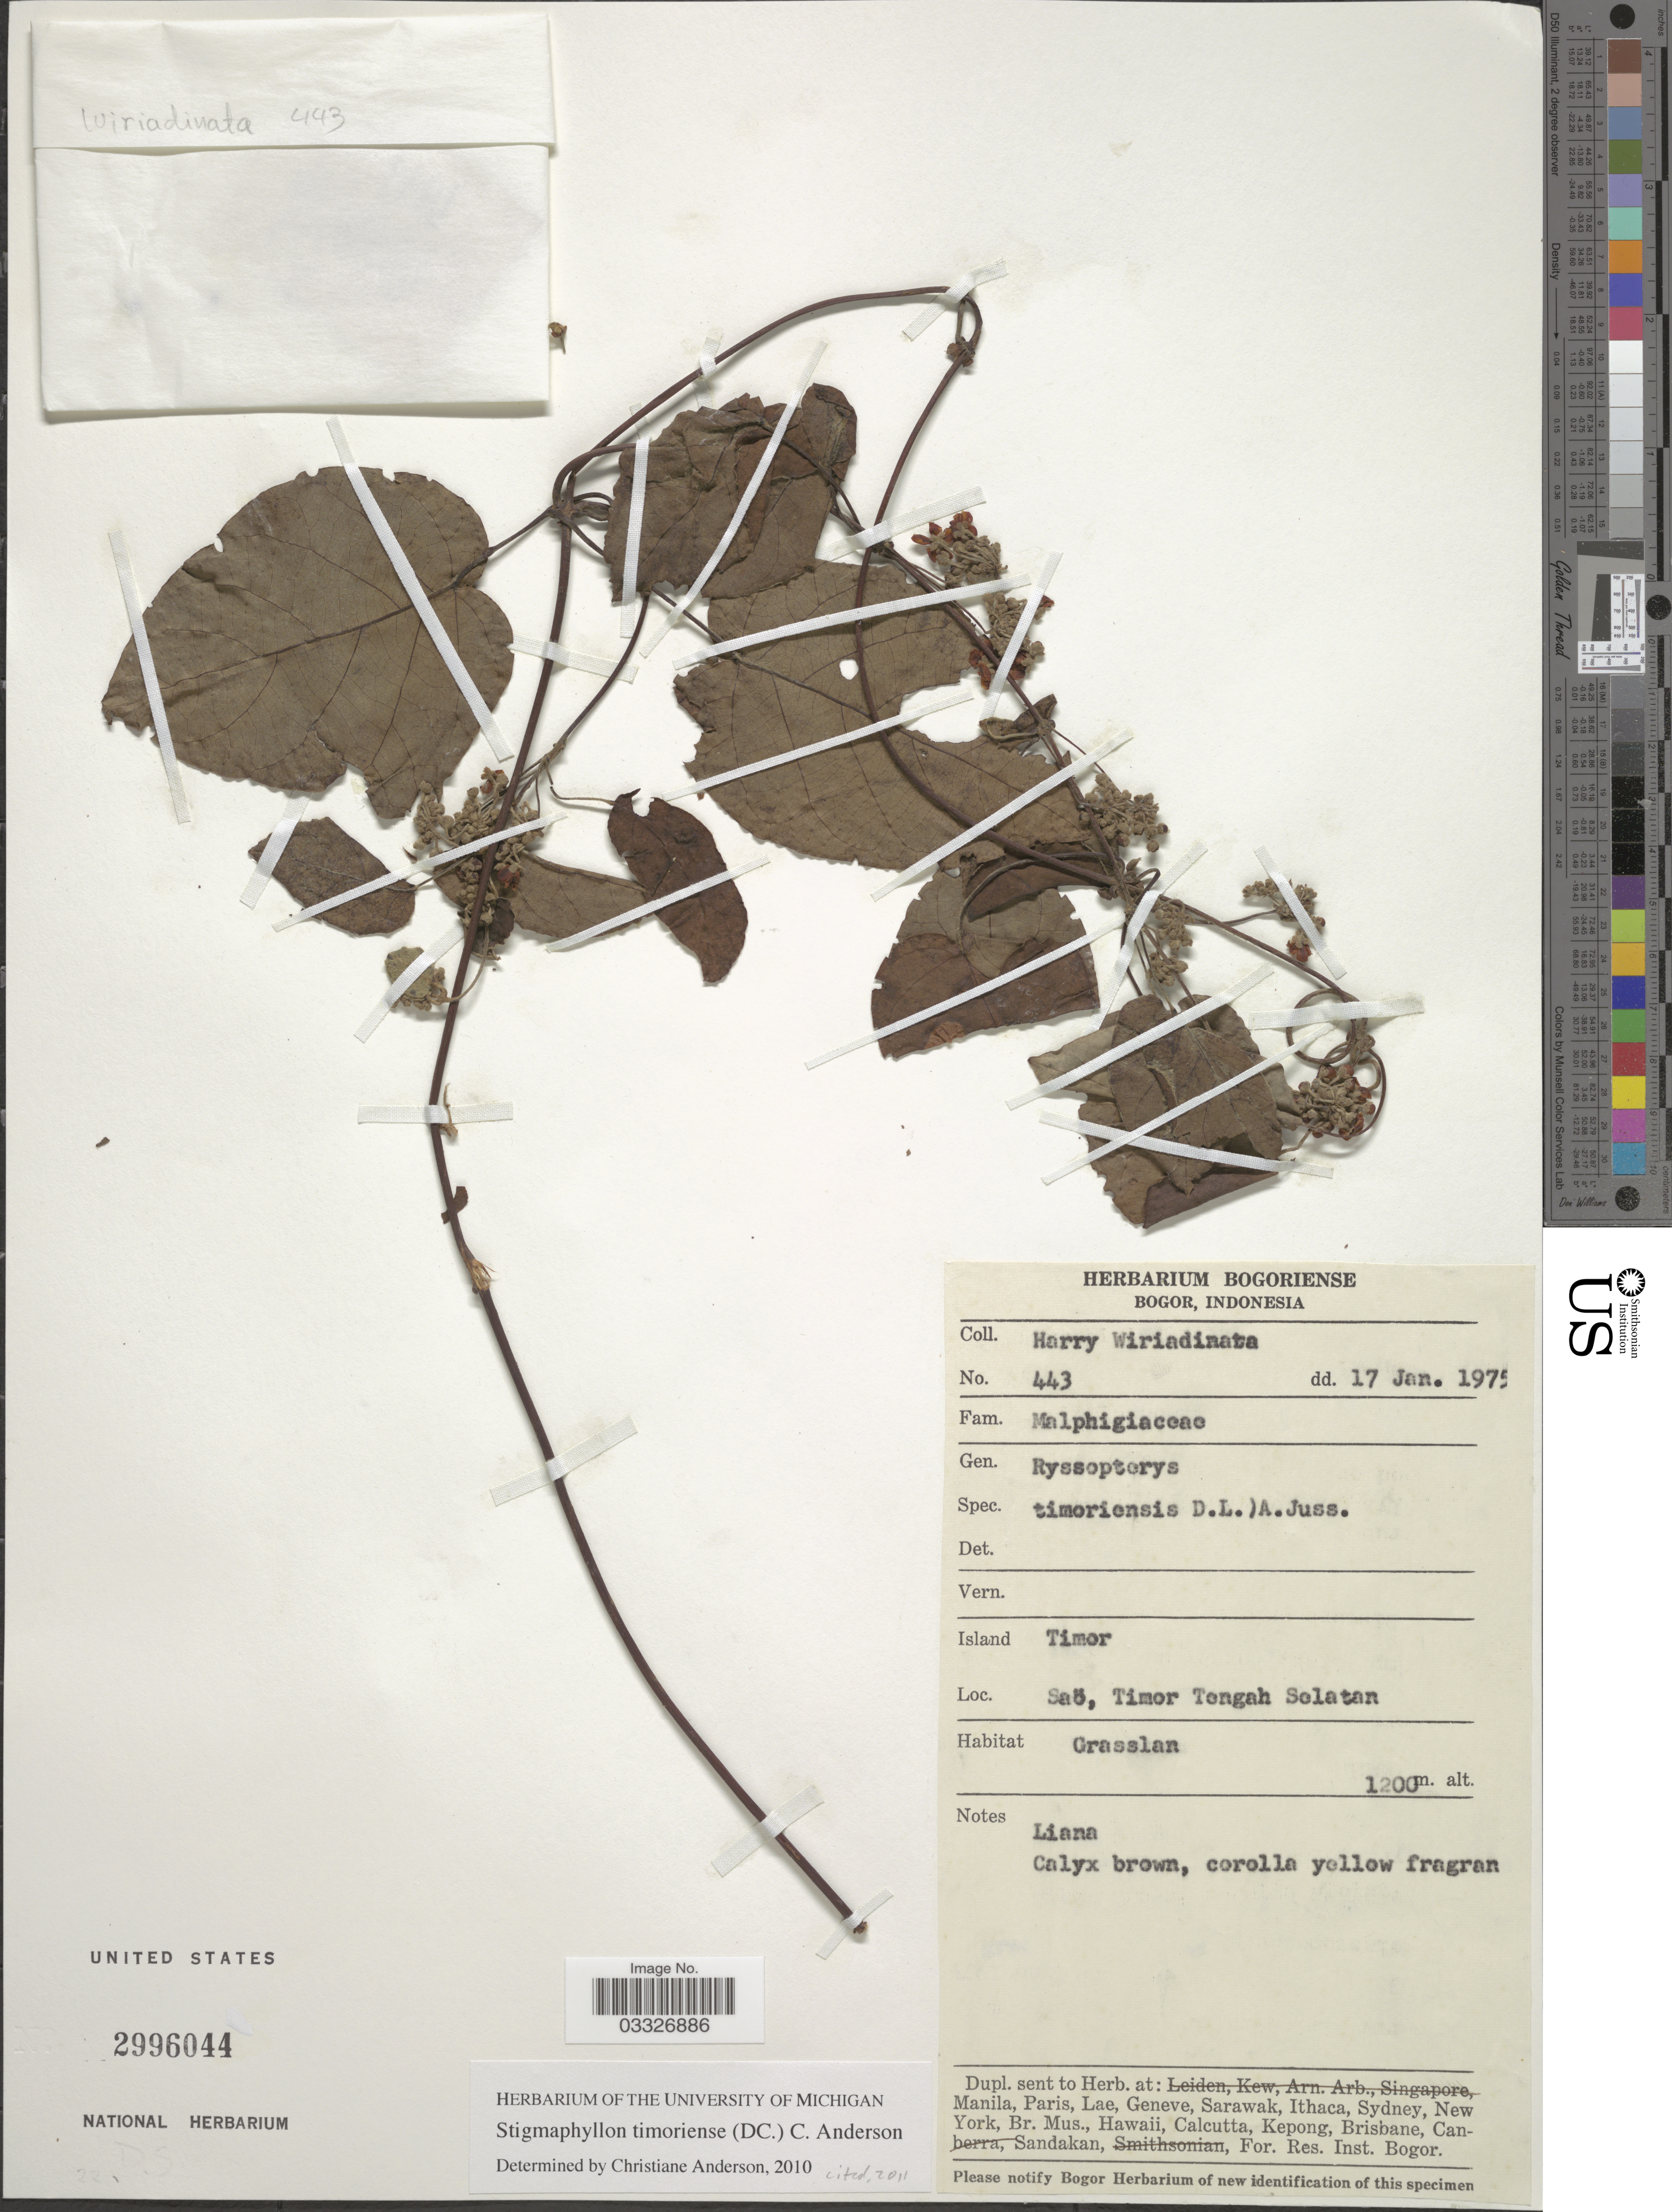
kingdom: Plantae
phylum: Tracheophyta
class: Magnoliopsida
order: Malpighiales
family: Malpighiaceae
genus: Stigmaphyllon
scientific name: Stigmaphyllon timoriense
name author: (DC.) C.E. Anderson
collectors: H. Wiriadinata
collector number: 443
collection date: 1975-01-17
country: Indonesia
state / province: Nusa Tenggara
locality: Island Timor. Saö, Timor Tengah Selatan.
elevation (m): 1200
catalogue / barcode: US 2996044